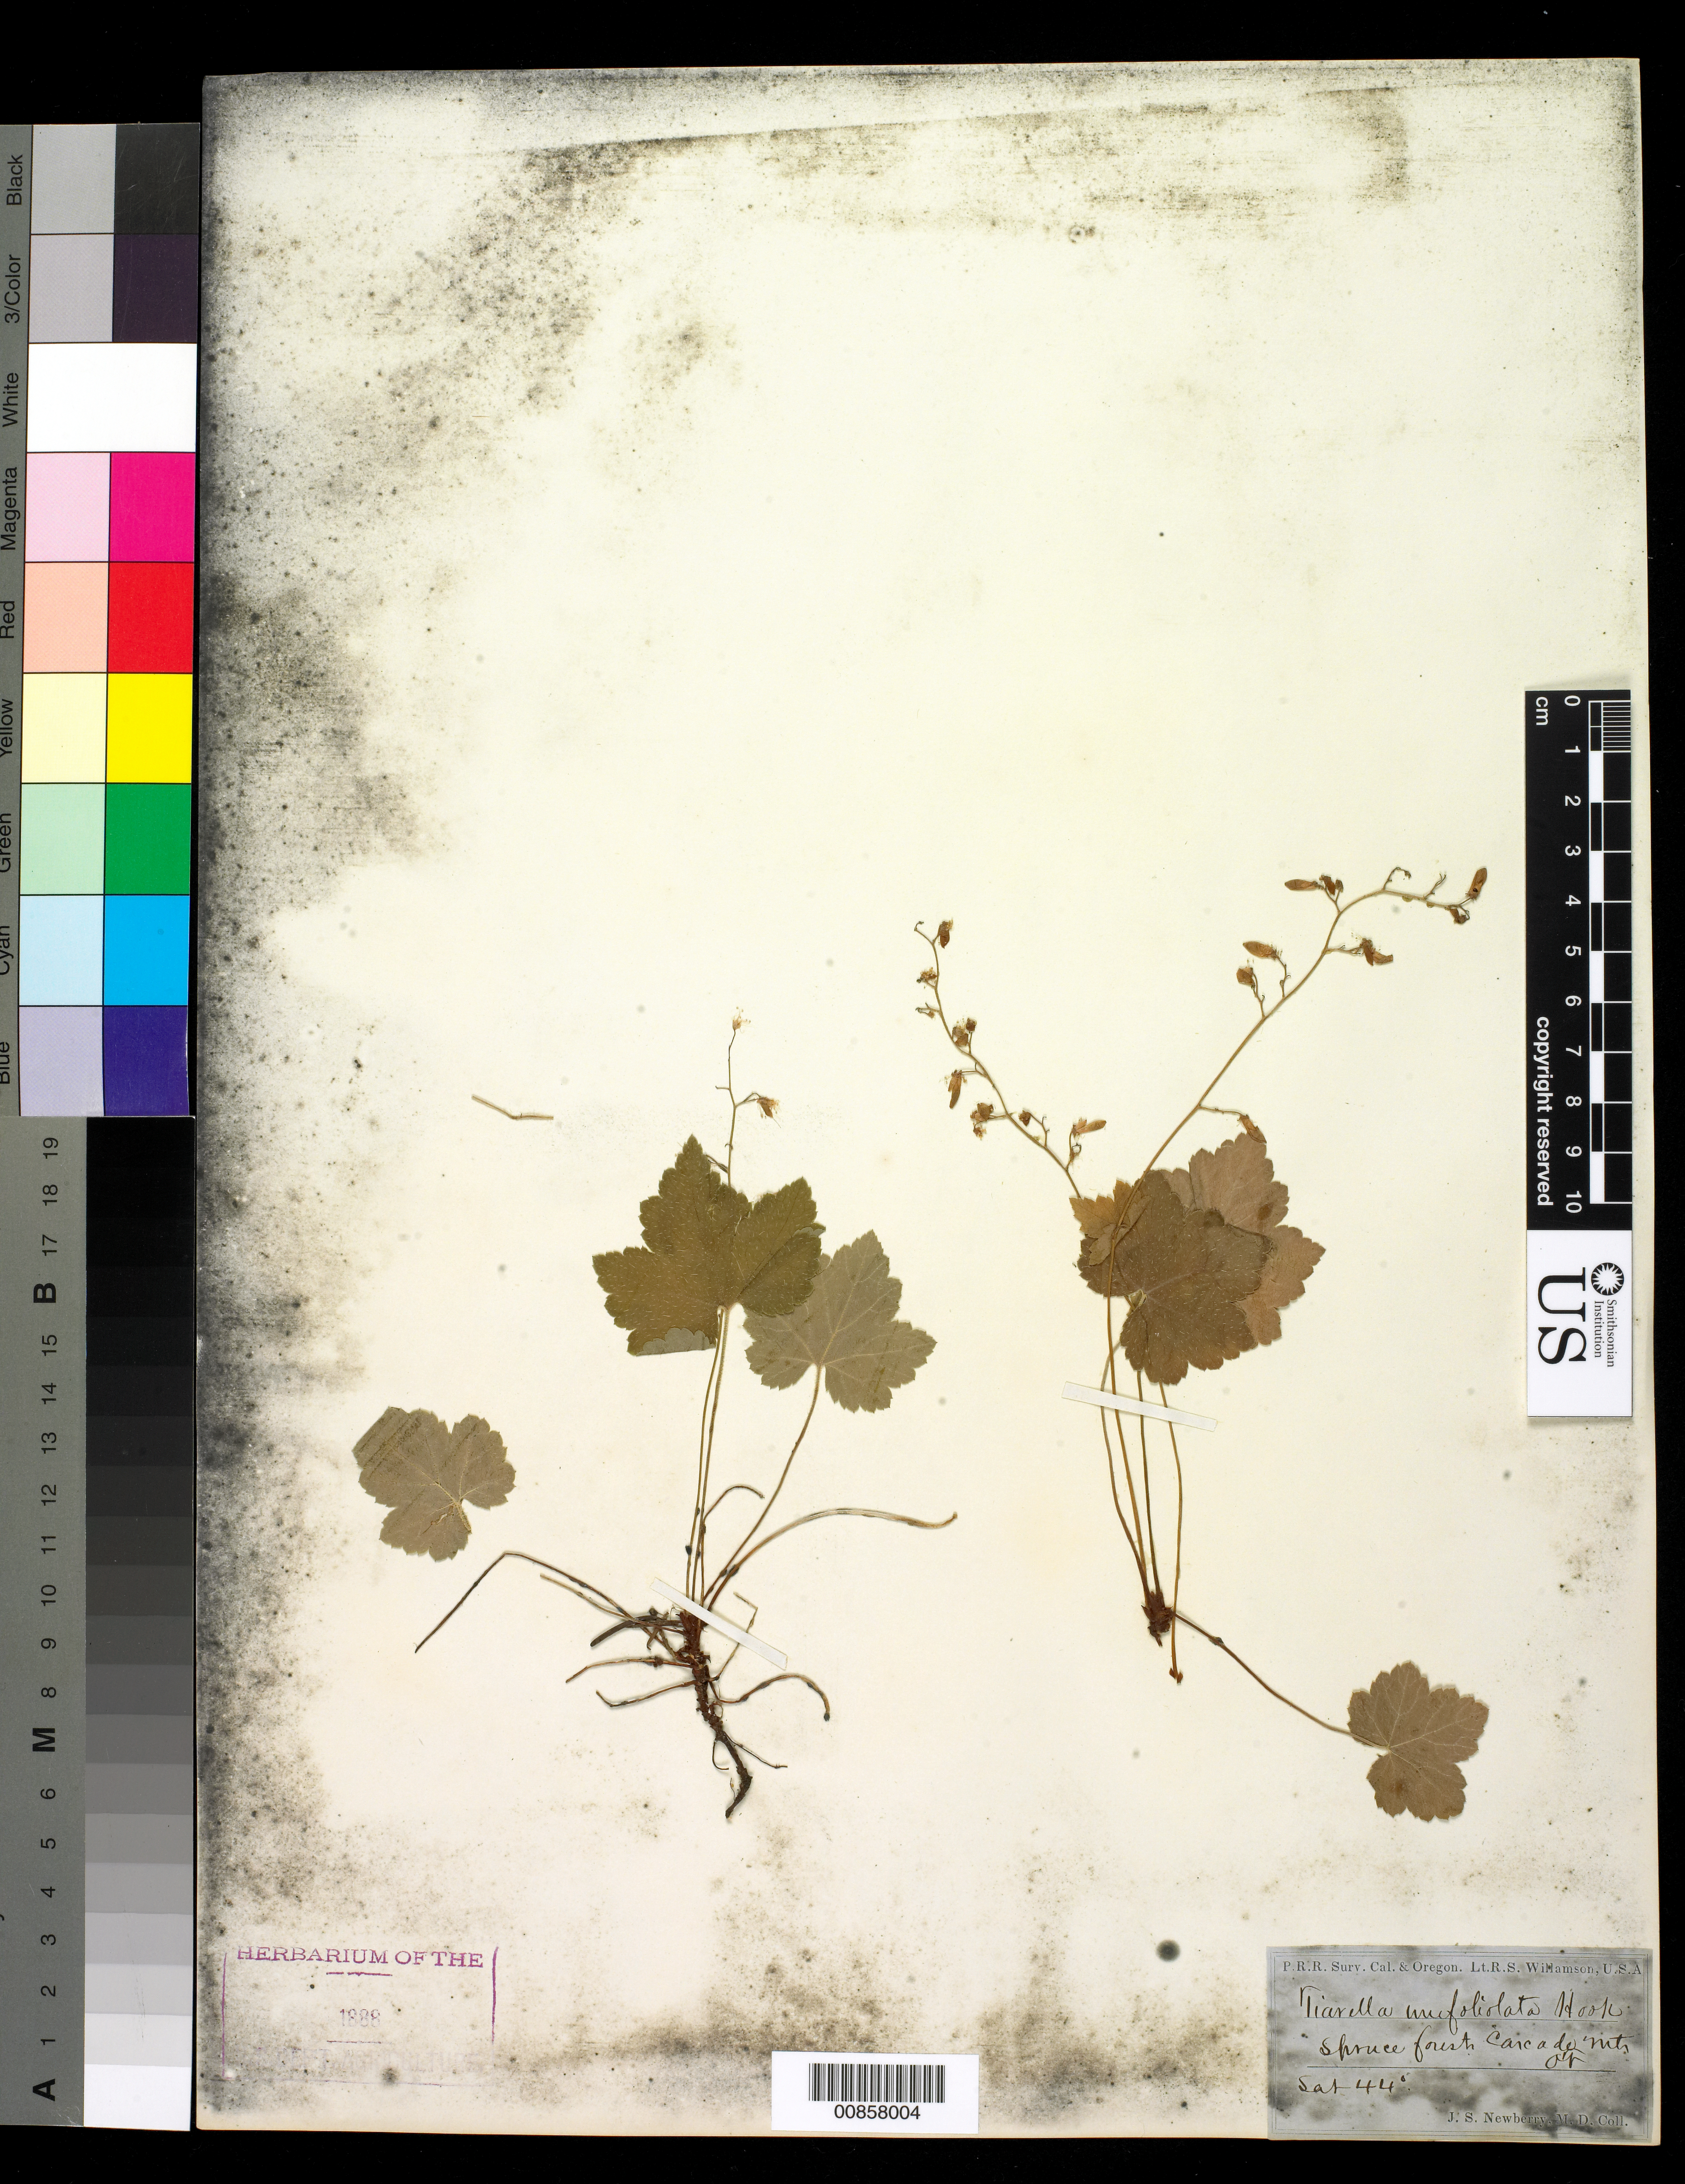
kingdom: Plantae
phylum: Tracheophyta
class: Magnoliopsida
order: Saxifragales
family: Saxifragaceae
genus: Tiarella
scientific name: Tiarella unifoliata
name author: Hook.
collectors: J. S. Newberry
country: United States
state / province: Oregon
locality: Cascade Mtns.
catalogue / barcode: US 1